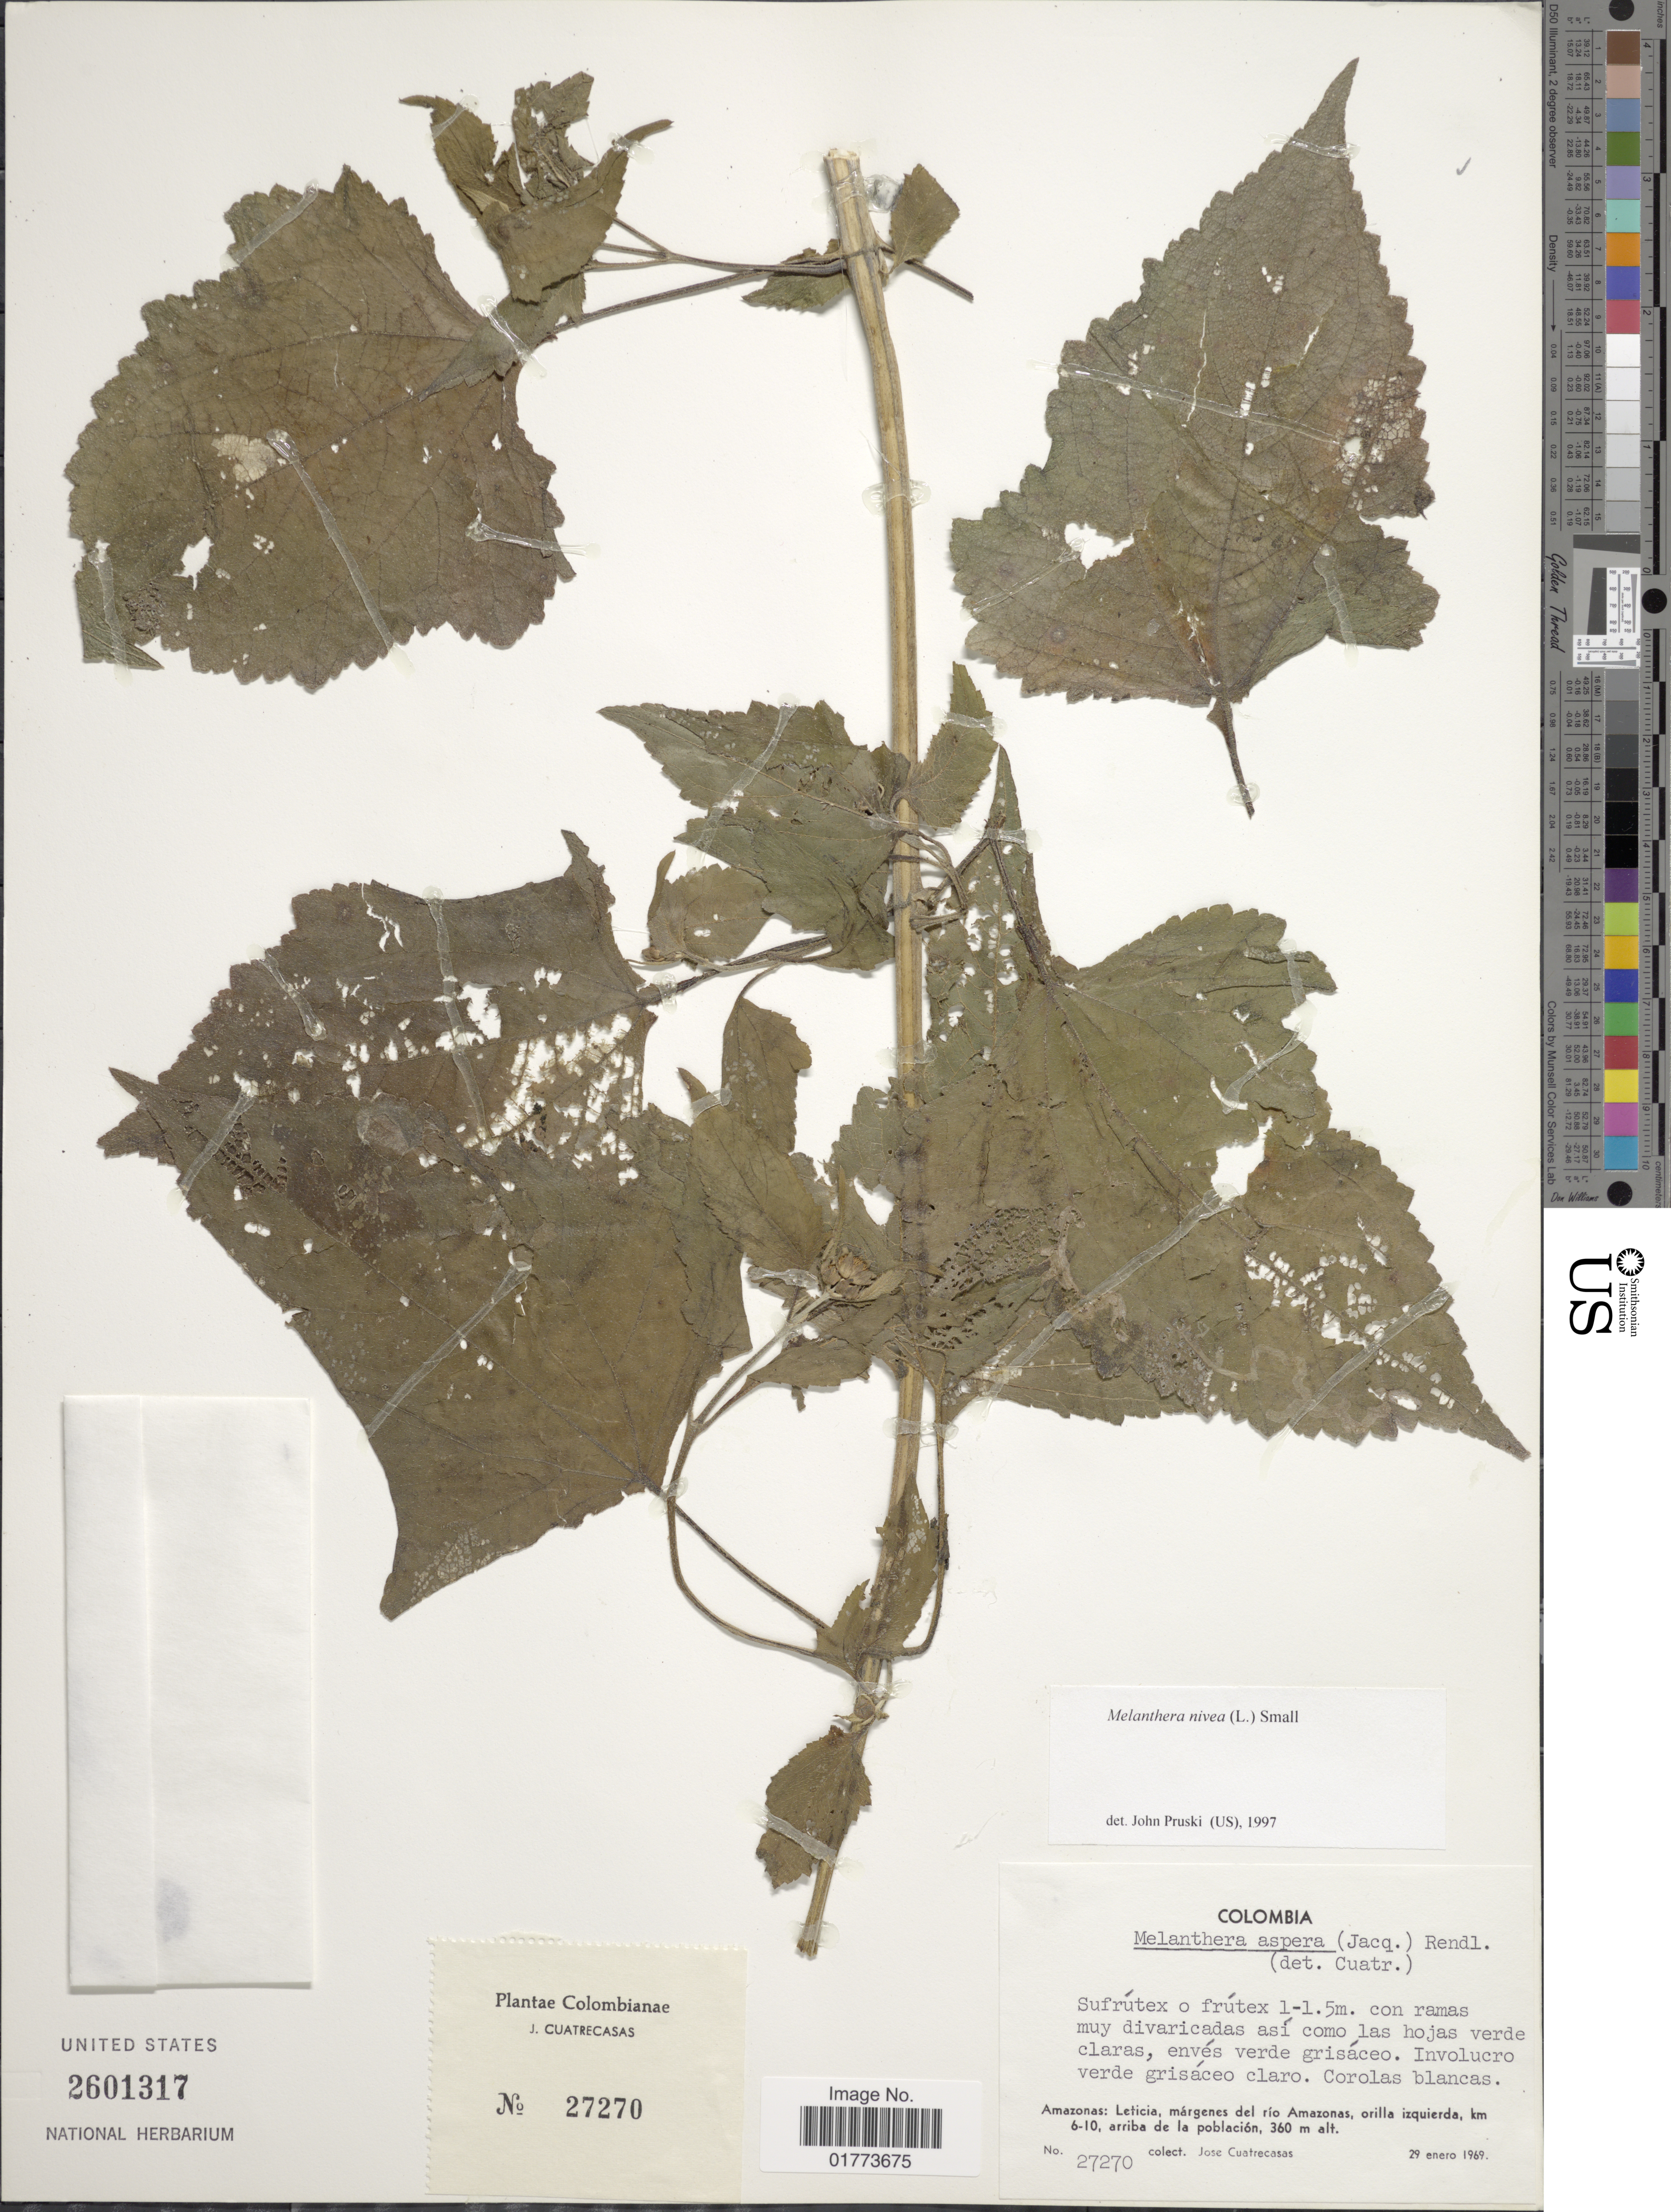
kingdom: Plantae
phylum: Tracheophyta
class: Magnoliopsida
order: Asterales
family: Asteraceae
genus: Melanthera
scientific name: Melanthera nivea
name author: (L.) Small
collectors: J. Cuatrecasas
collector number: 27270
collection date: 1969-01-29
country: Colombia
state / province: Amazônas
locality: Amazonas: leticia, margenes del rio Amazonas, orilla izquierda, km 6-10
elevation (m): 360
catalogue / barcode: US 2601317